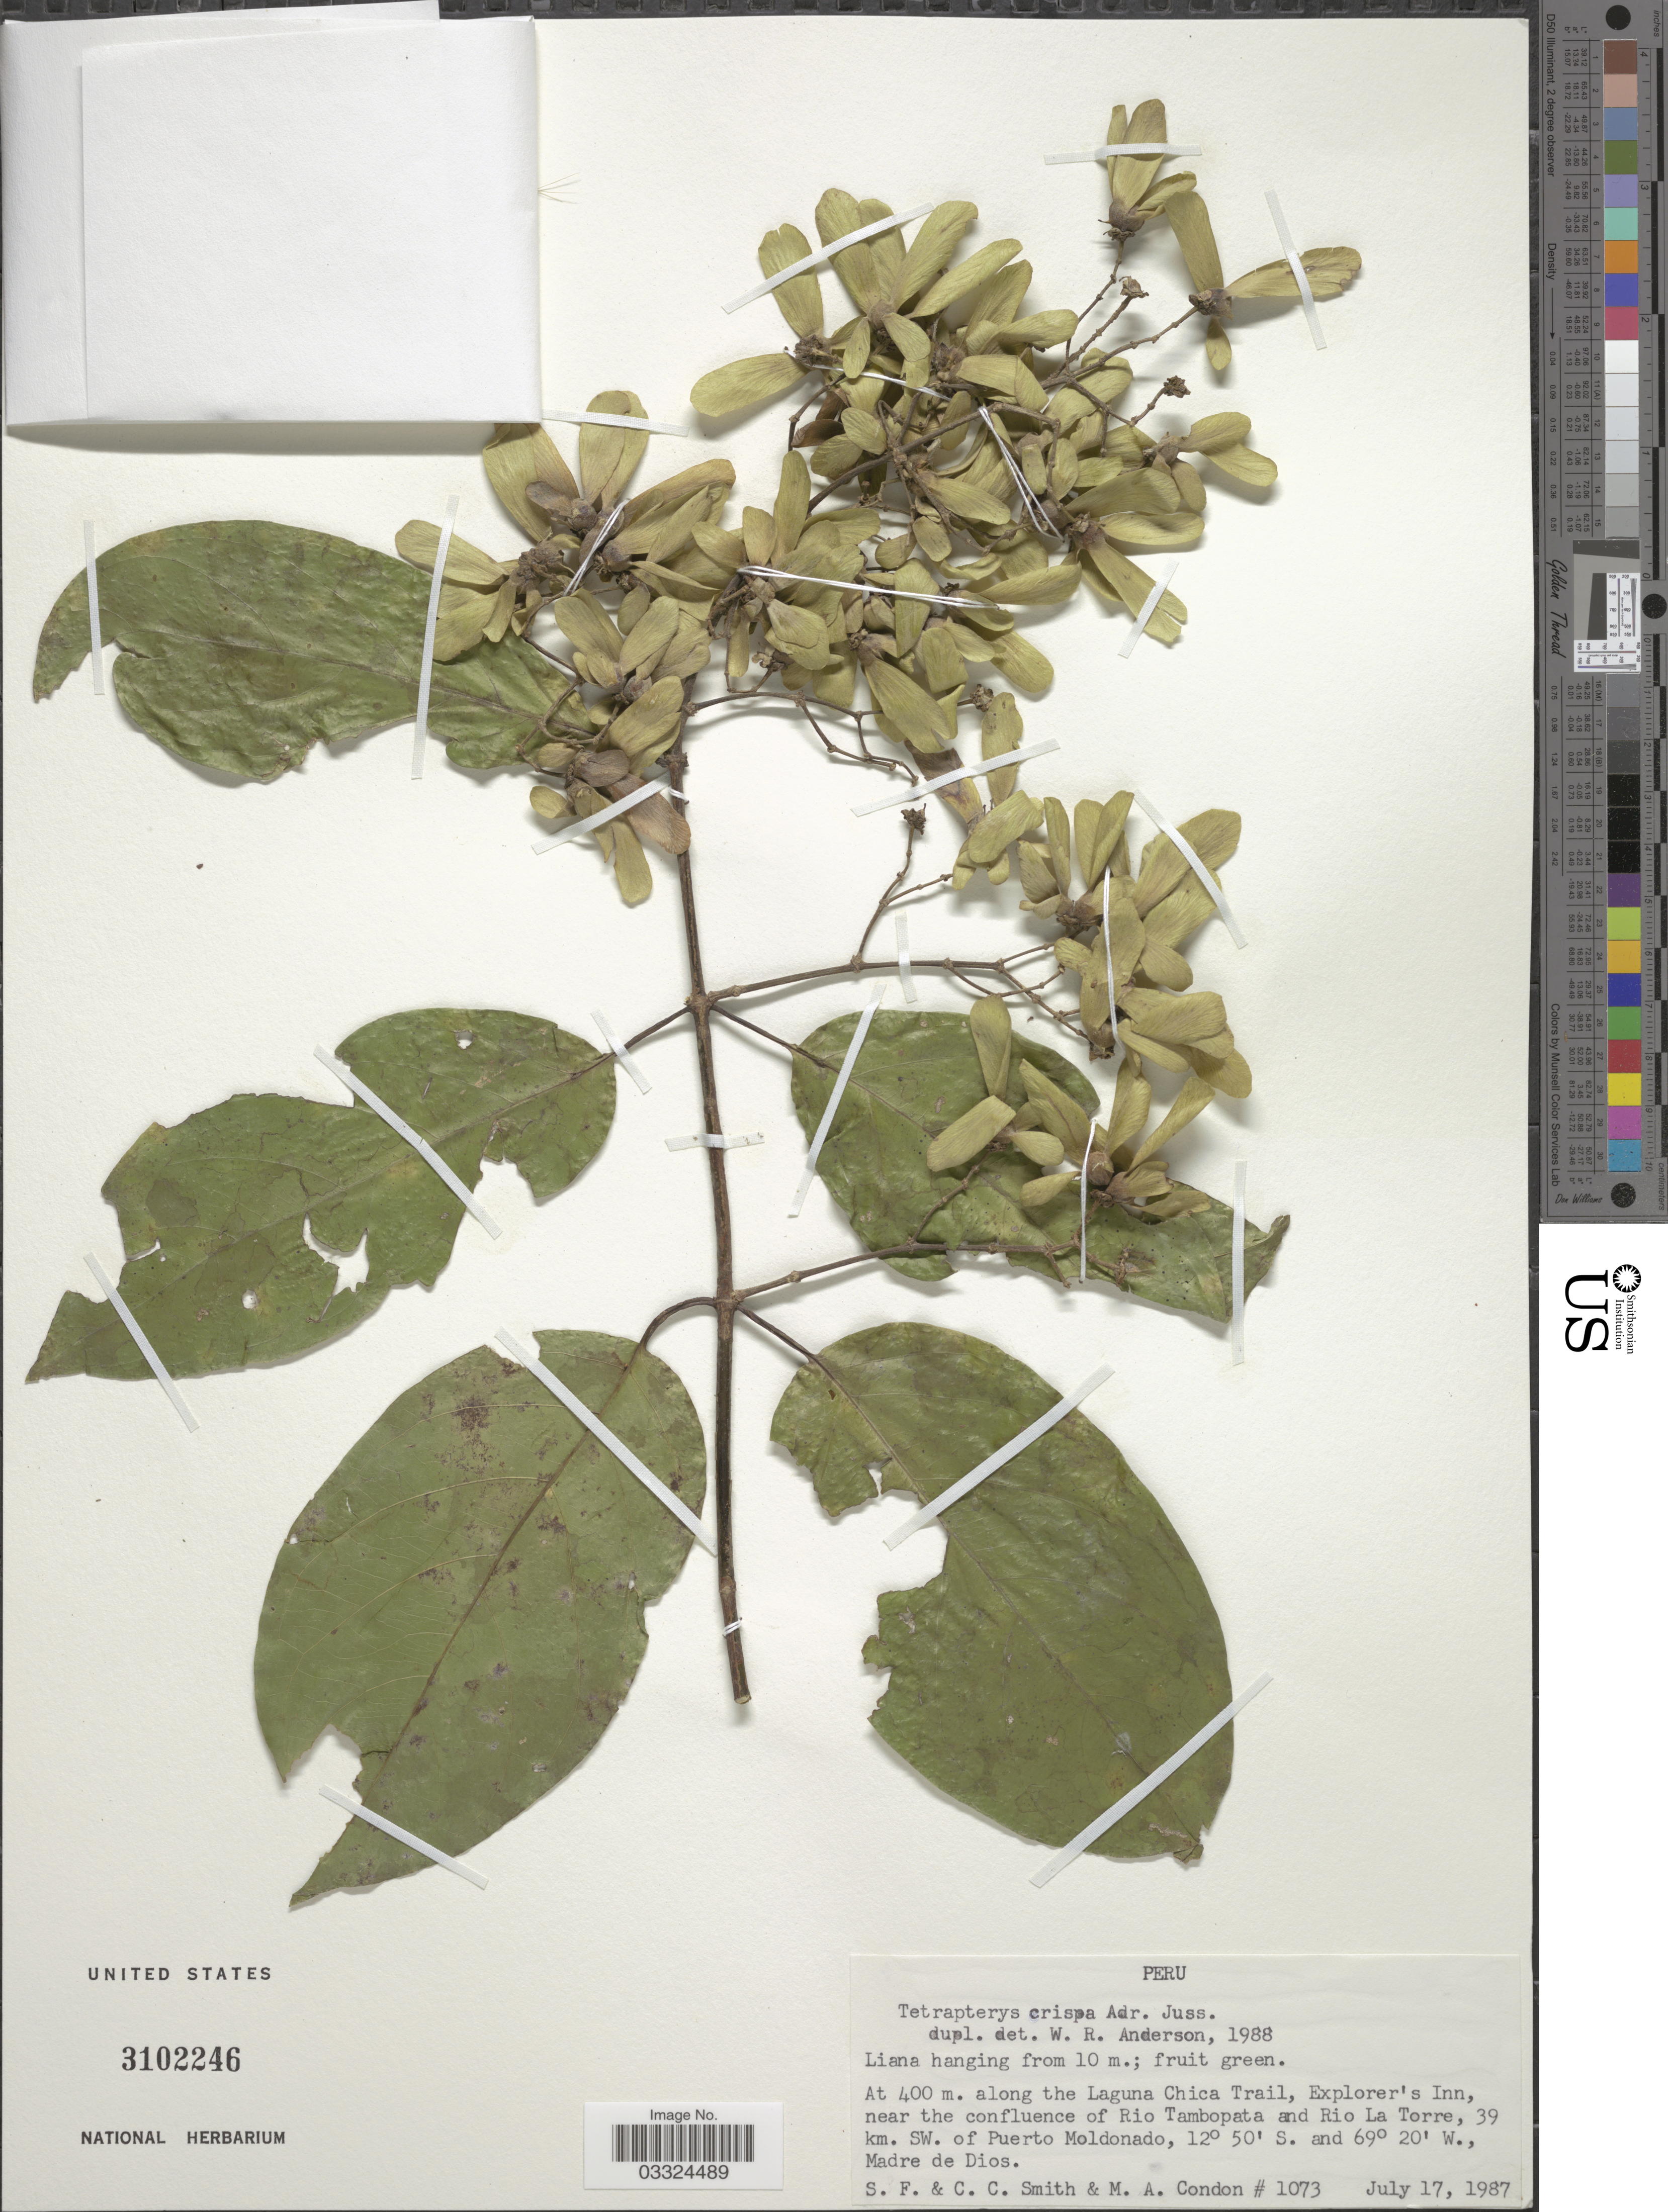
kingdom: Plantae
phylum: Tracheophyta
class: Magnoliopsida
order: Malpighiales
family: Malpighiaceae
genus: Tetrapterys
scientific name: Tetrapterys crispa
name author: A. Juss.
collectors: S.F. Smith, C. C. Smith & M. Condon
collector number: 1073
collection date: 1987-07-17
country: Peru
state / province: Madre de Dios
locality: Along the Laguna Chica Trail, Explorer's Inn, near the confluence of Rio Tambopata and Rio La Torre, 39 km. SW. of Puerto Moldonado.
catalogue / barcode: US 3102246